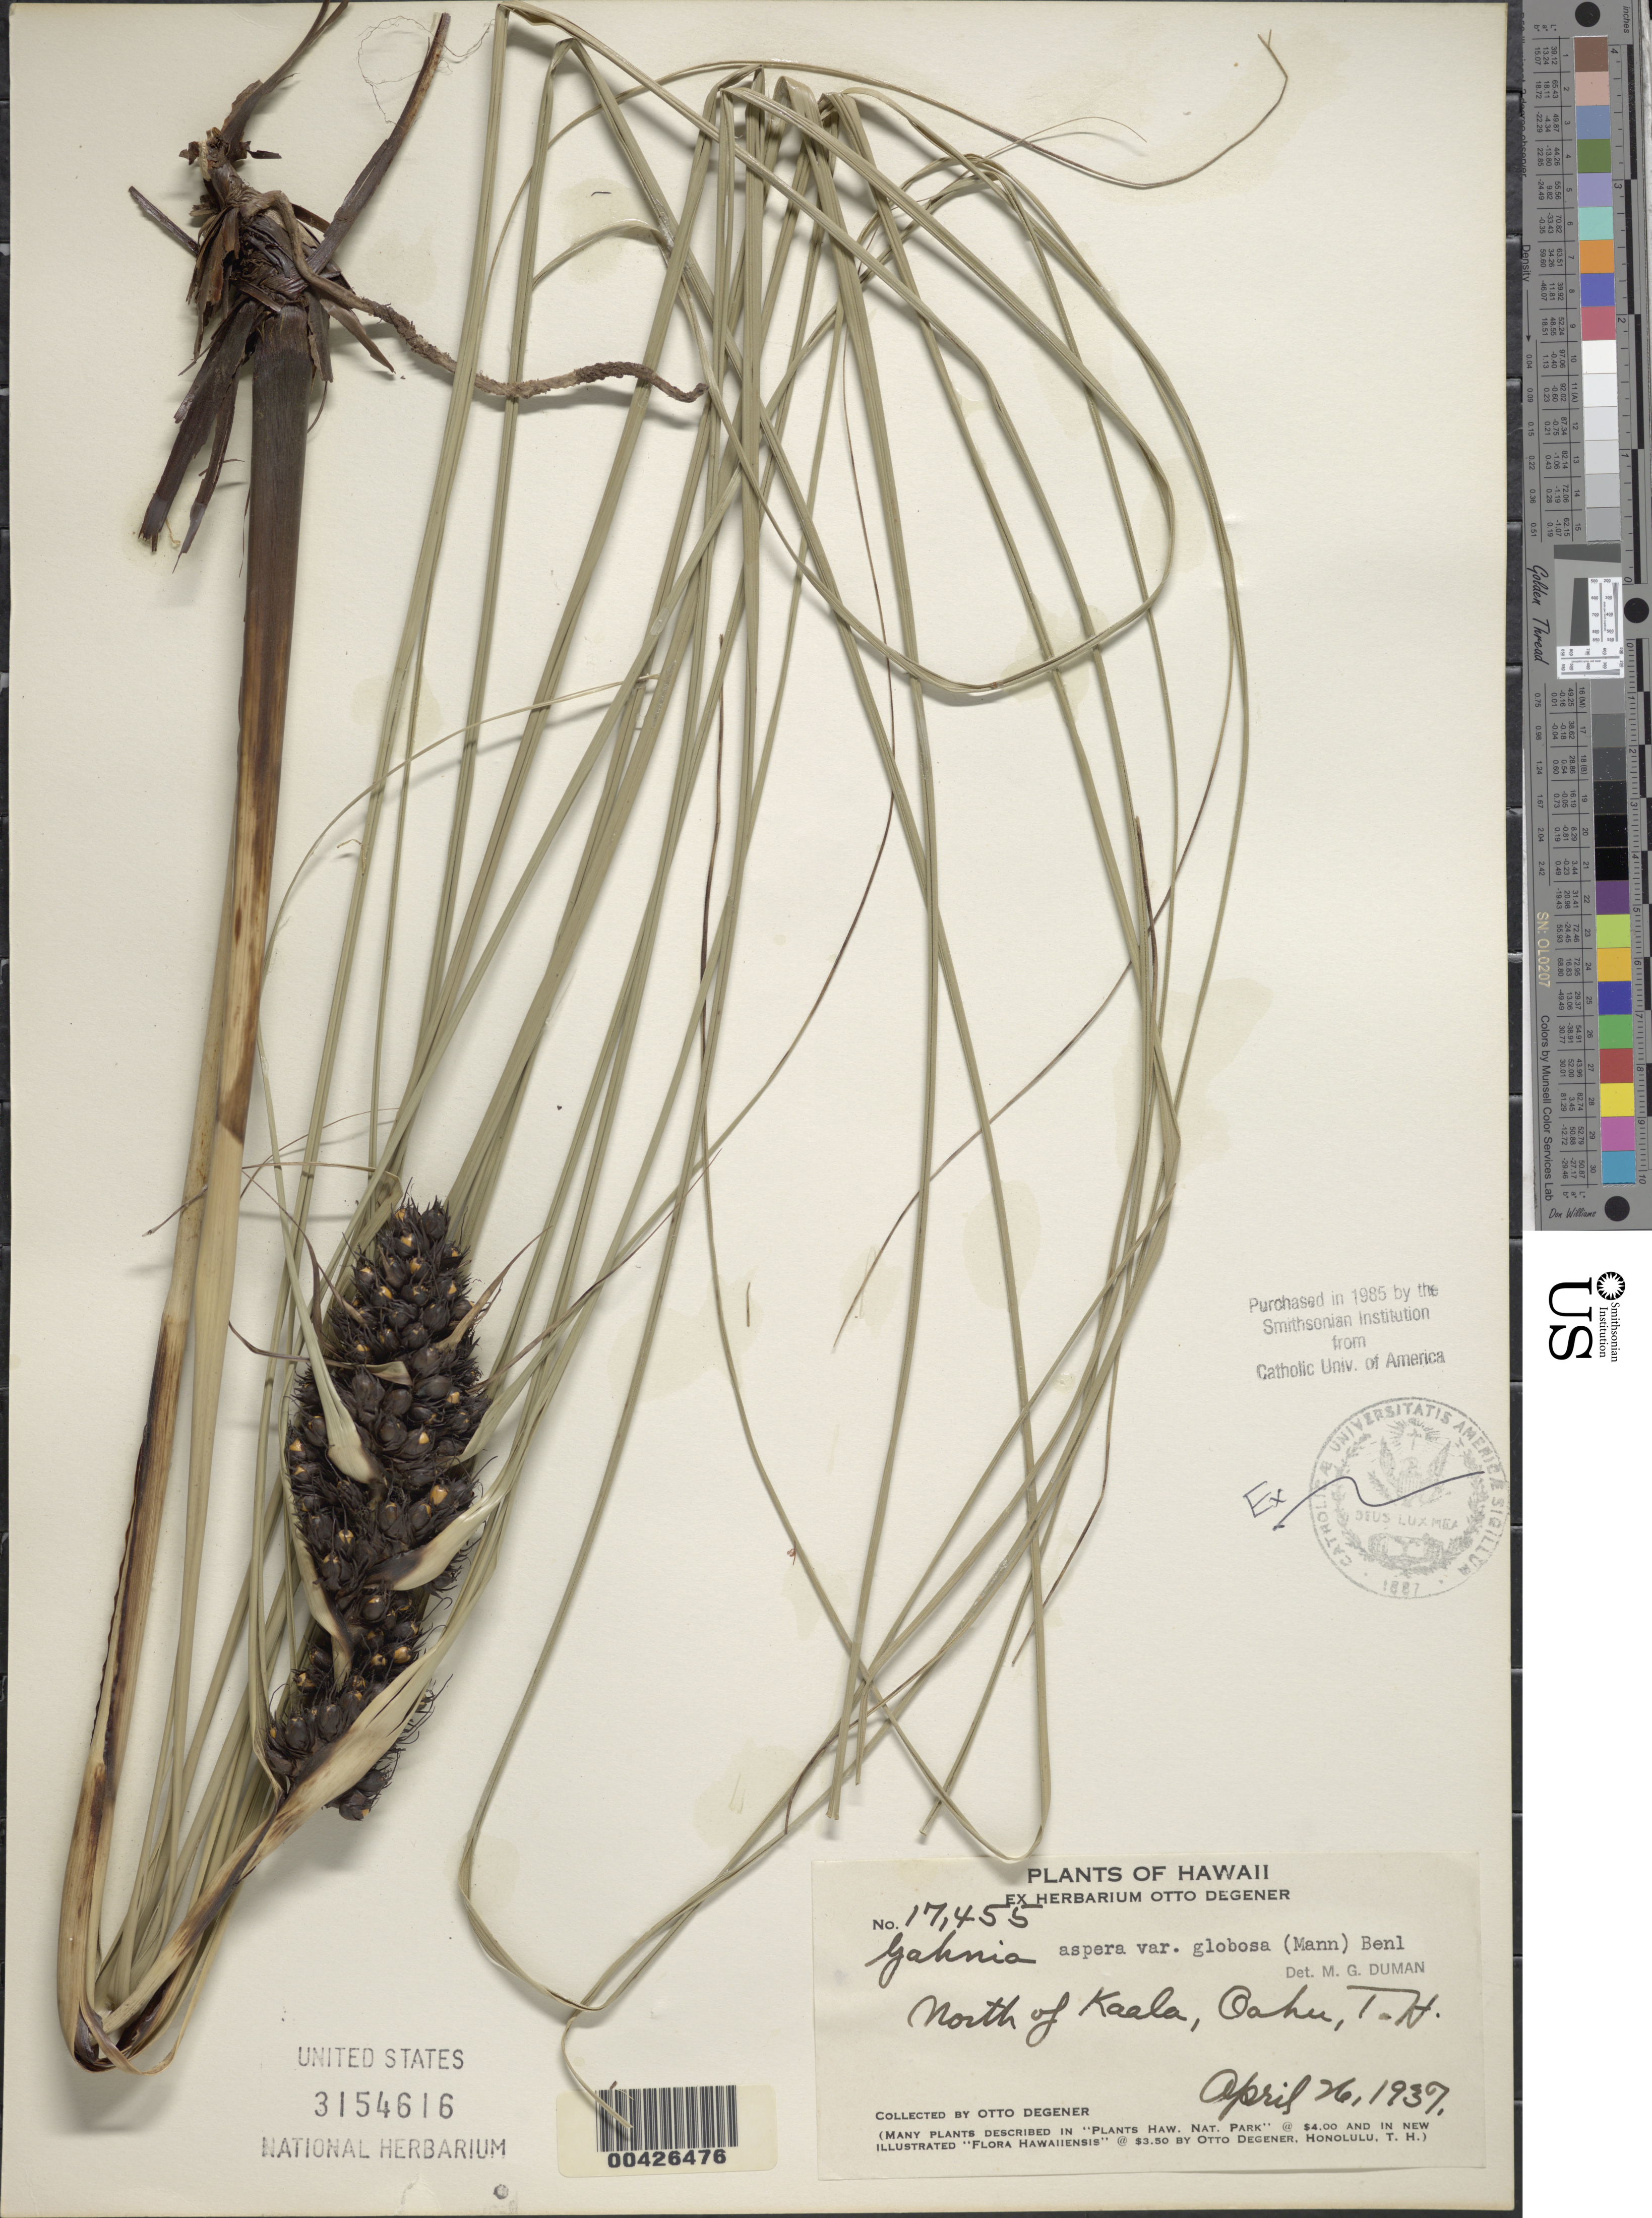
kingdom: Plantae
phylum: Tracheophyta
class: Liliopsida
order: Poales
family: Cyperaceae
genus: Gahnia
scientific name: Gahnia aspera subsp. globosa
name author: (H. Mann) J. Kern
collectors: O. Degener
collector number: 17455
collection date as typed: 26 Apr 1937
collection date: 1937-04-26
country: United States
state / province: Hawaii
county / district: Honolulu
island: Oahu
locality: N of Kaala, Oahu, T.H.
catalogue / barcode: US 3154616